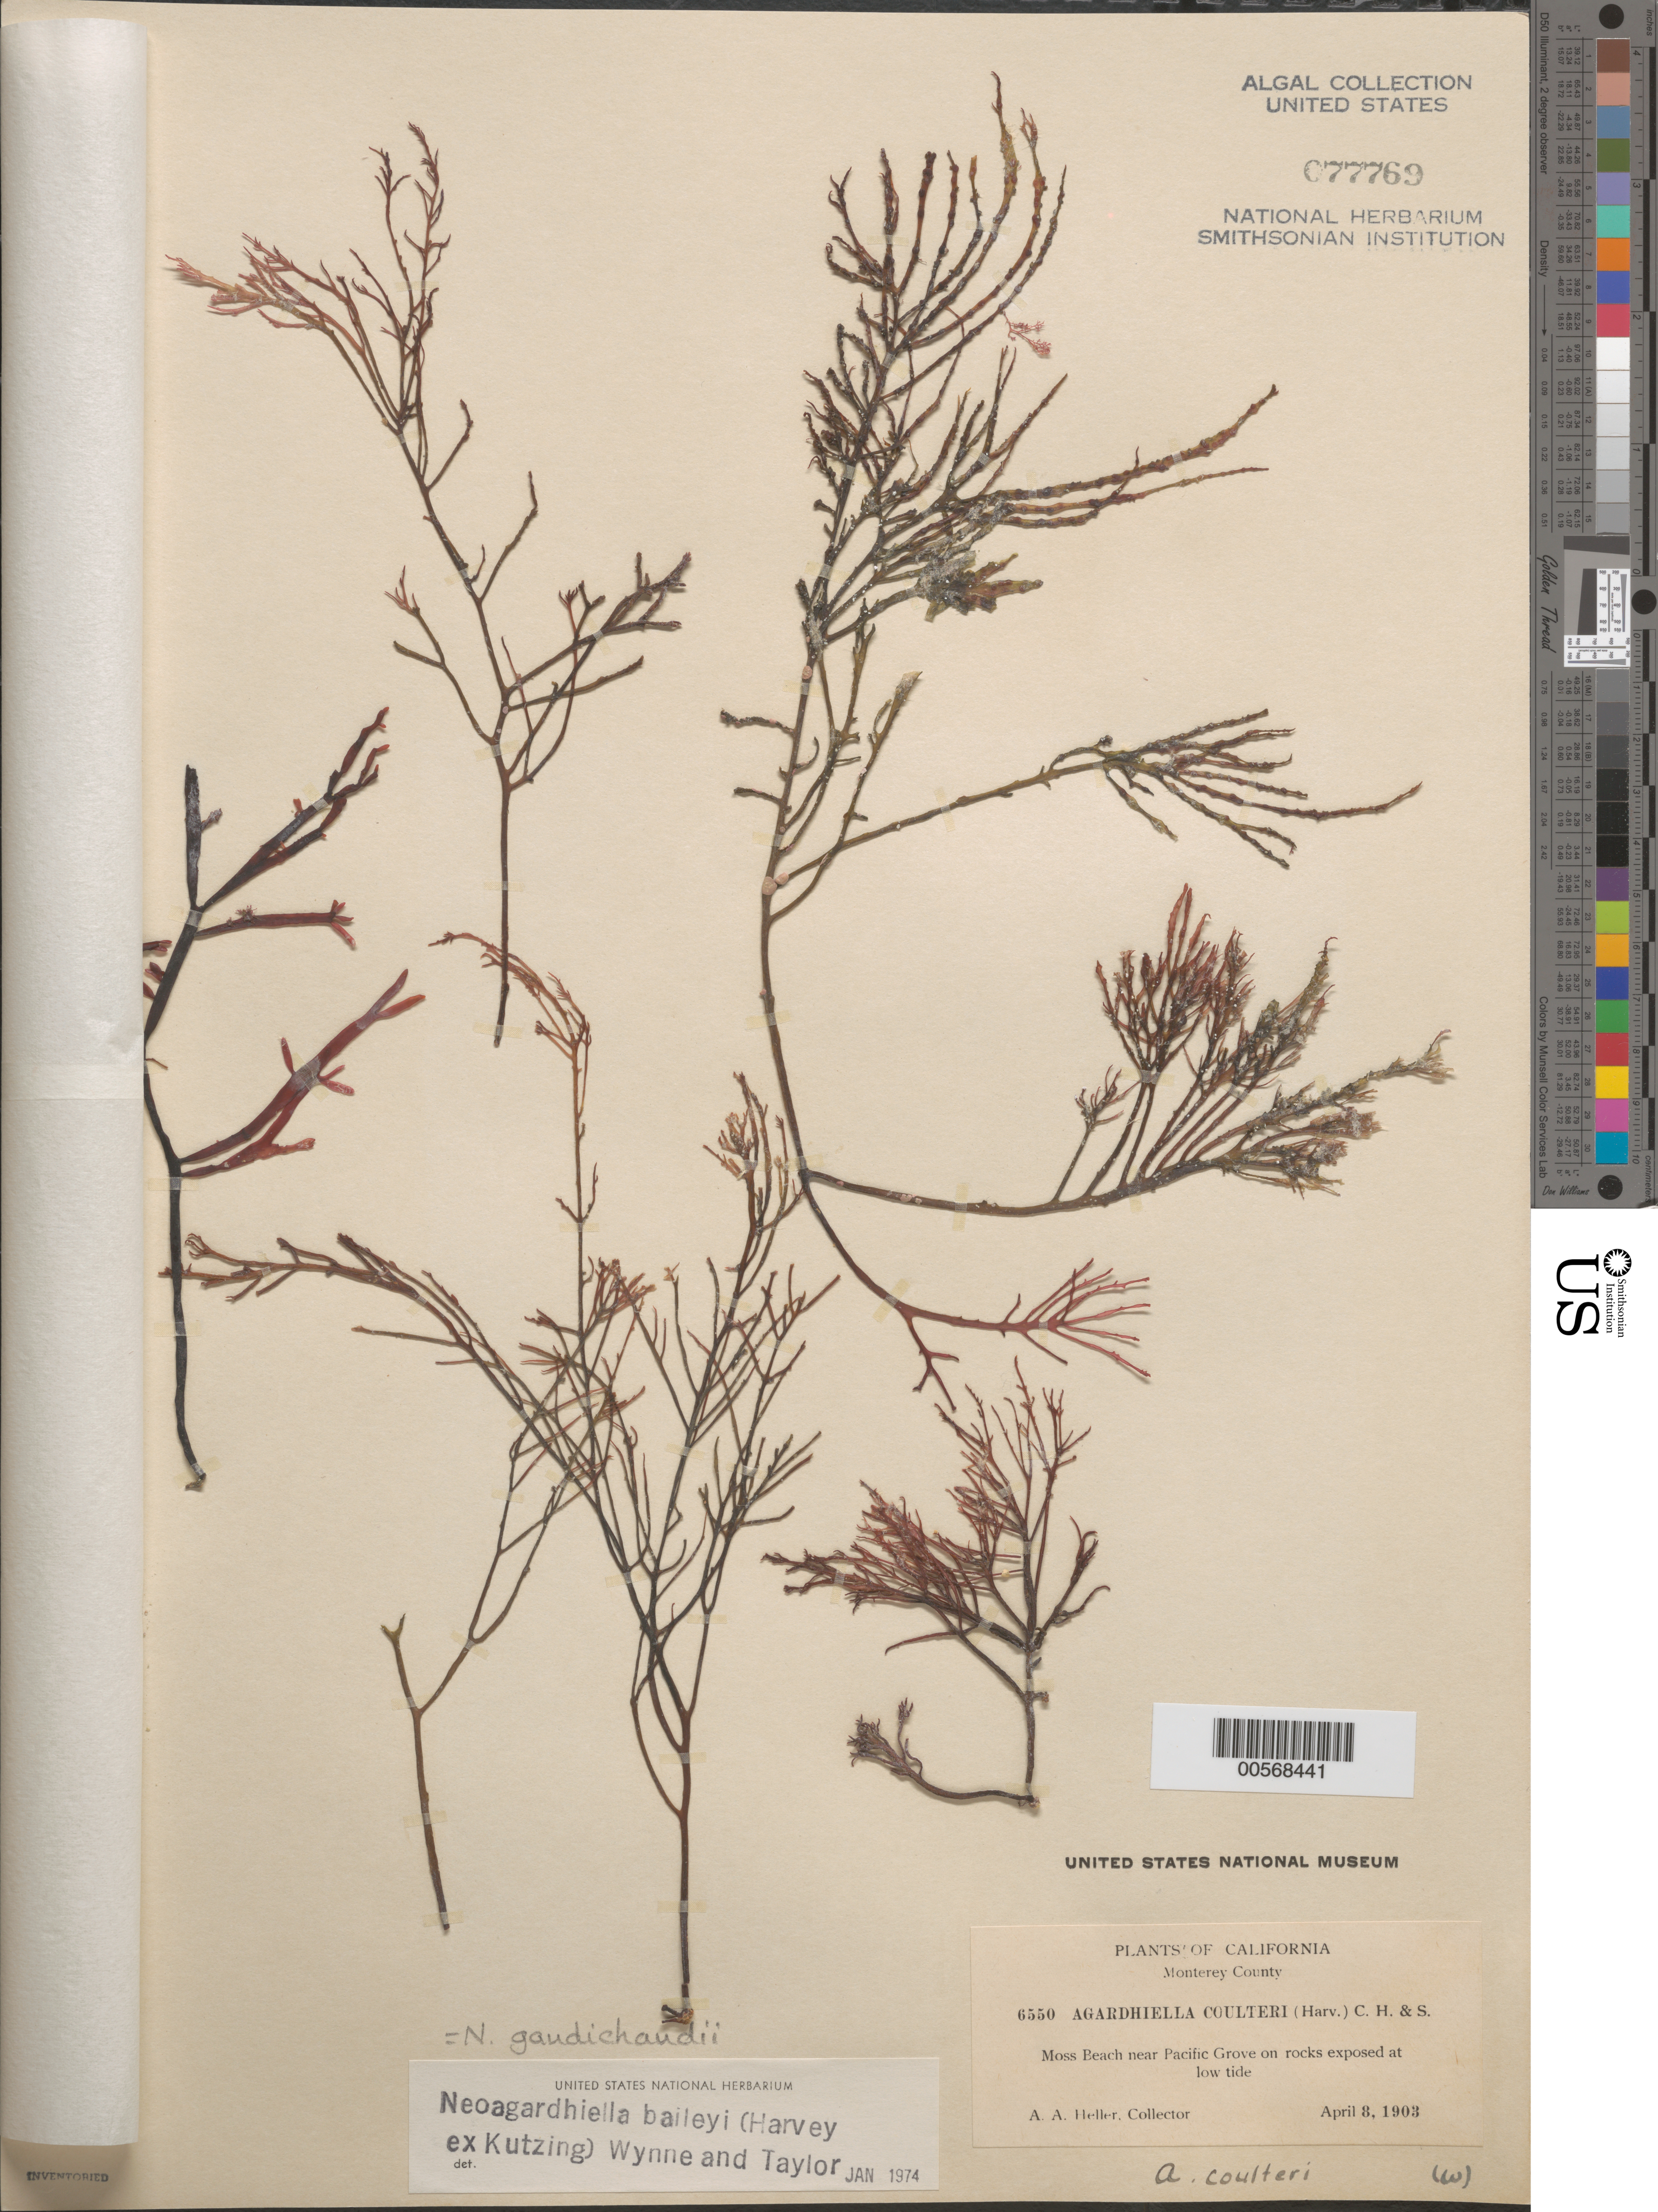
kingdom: Plantae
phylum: Rhodophyta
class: Florideophyceae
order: Gigartinales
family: Solieriaceae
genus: Sarcodiotheca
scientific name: Sarcodiotheca gaudichaudii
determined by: Algae name updating Project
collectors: A. A. Heller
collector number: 6550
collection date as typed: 08 Apr 1903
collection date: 1903-04-08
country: United States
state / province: California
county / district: Monterey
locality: Moss Beach, near Pacific Grove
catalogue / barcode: US 77769